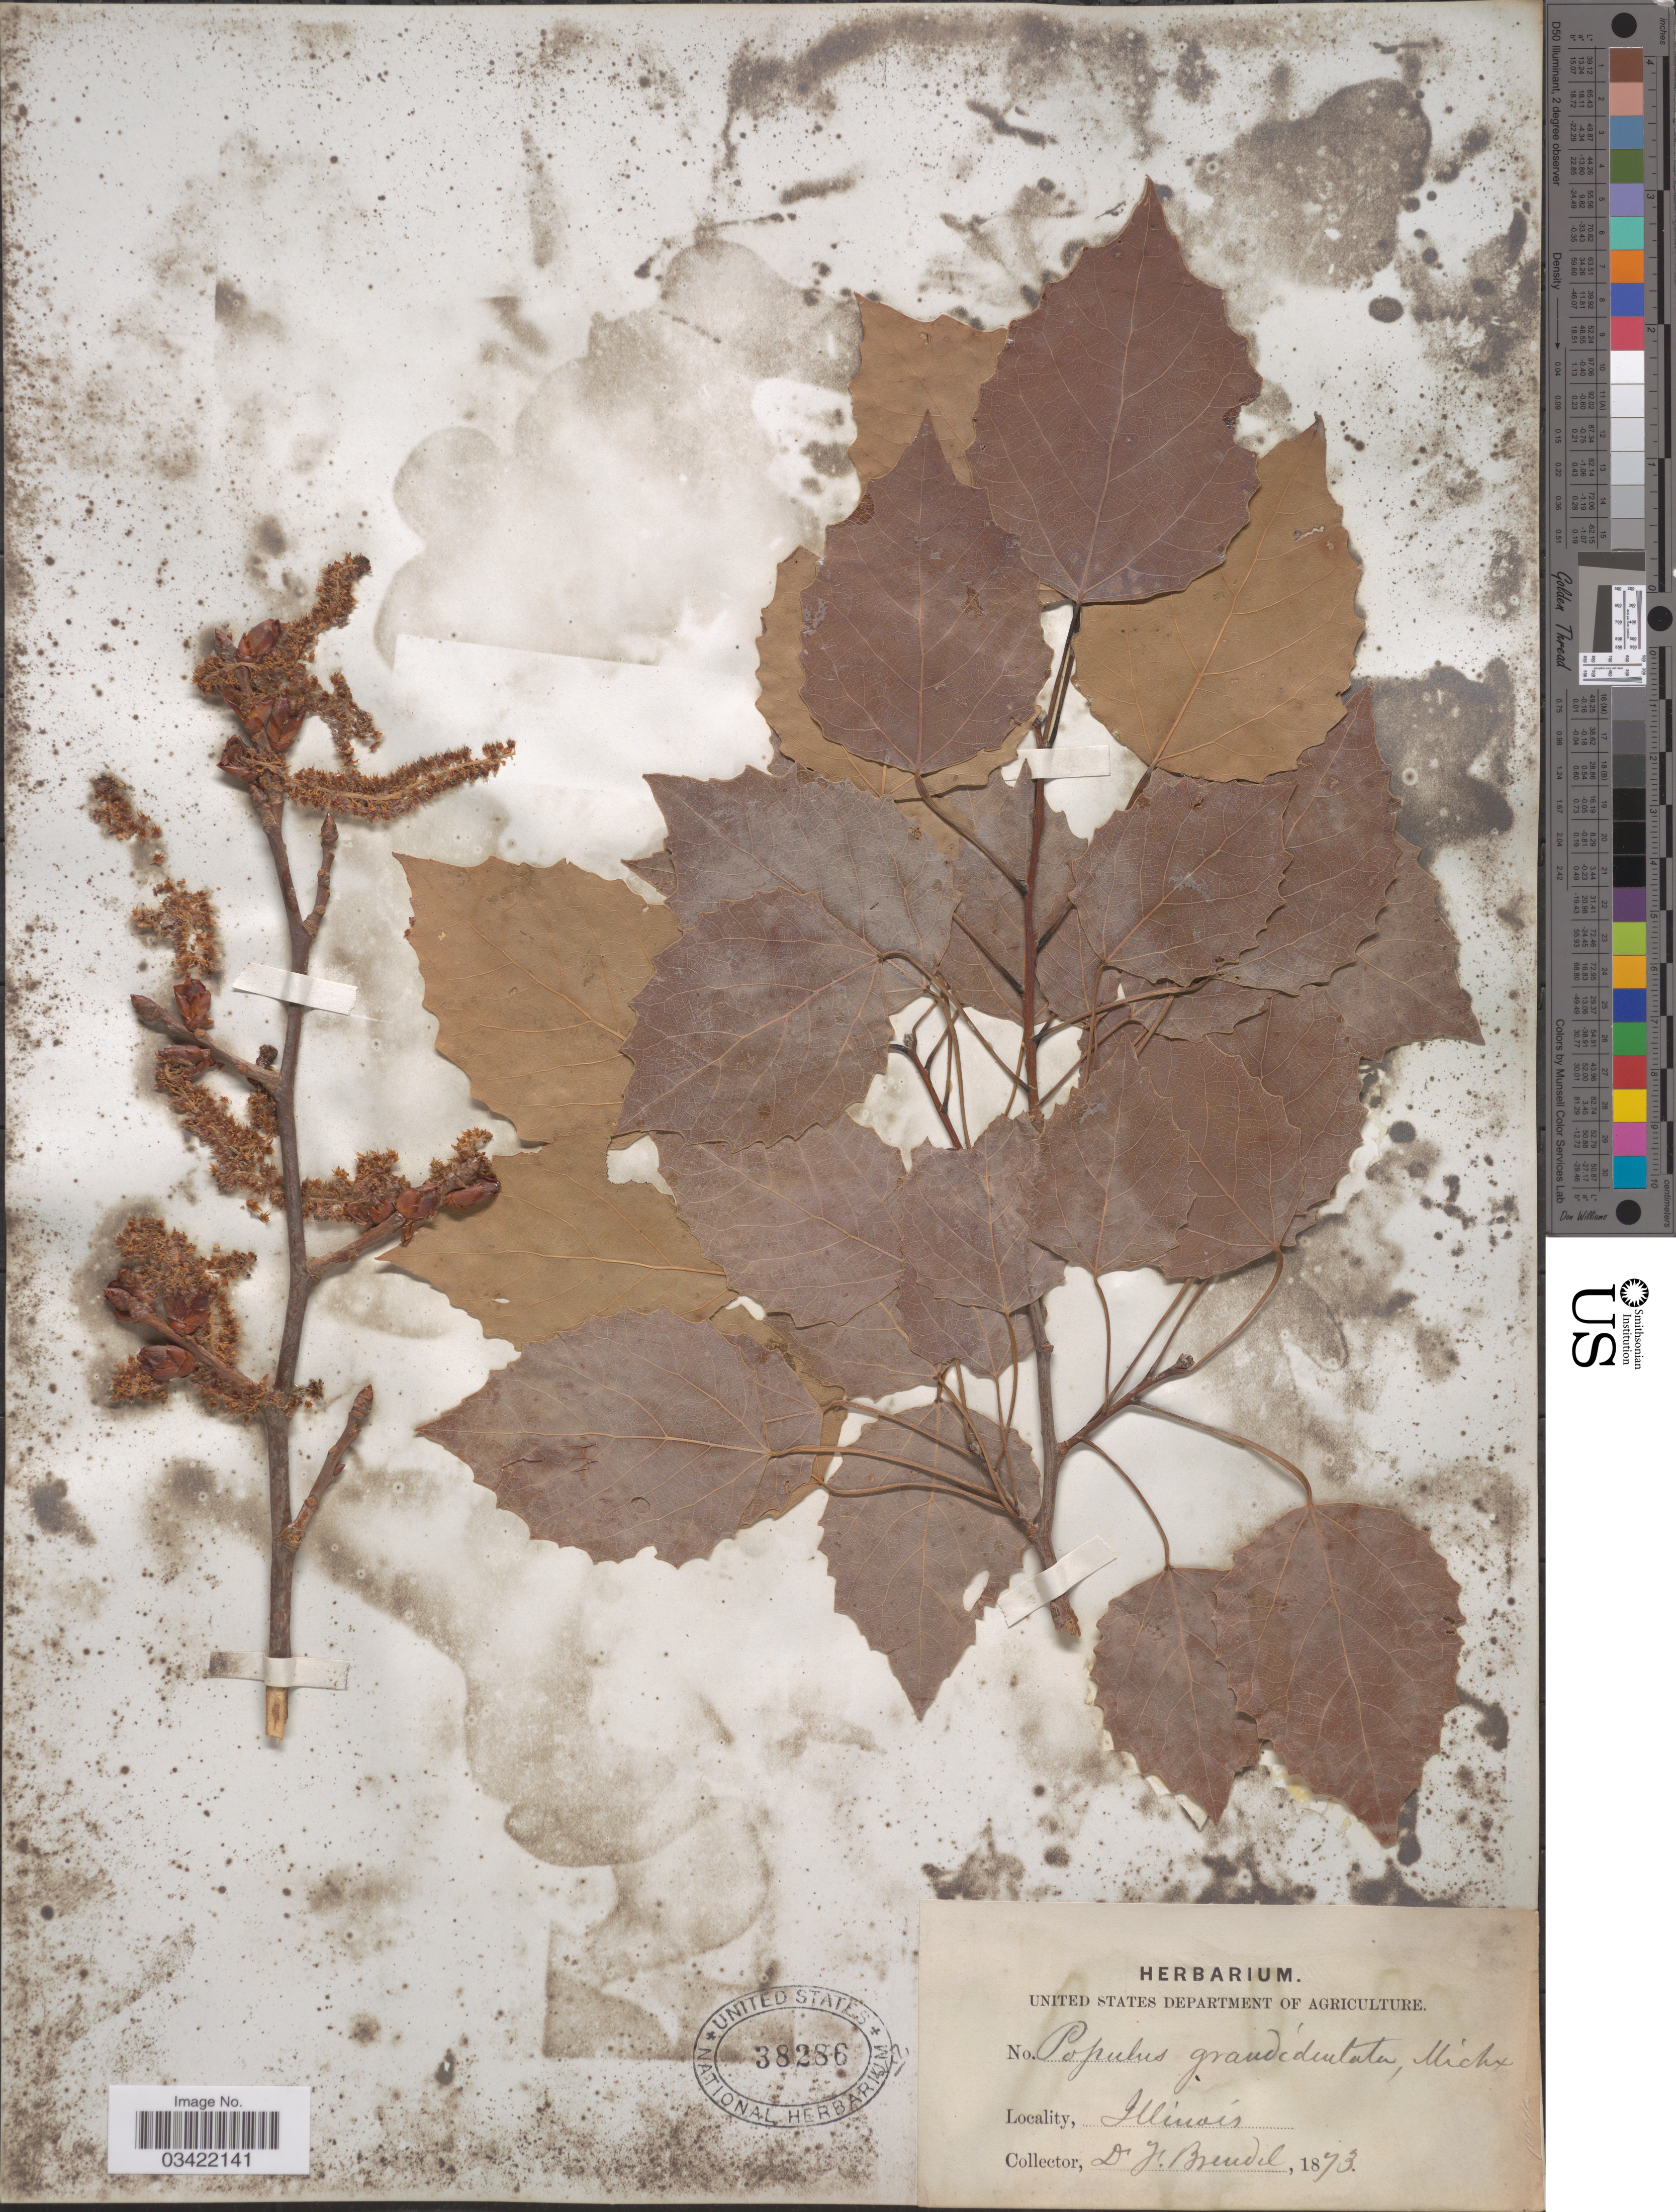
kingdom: Plantae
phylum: Tracheophyta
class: Magnoliopsida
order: Malpighiales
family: Salicaceae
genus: Populus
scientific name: Populus grandidentata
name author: Michx.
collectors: D. Brendel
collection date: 1873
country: United States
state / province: Illinois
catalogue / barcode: US 38286